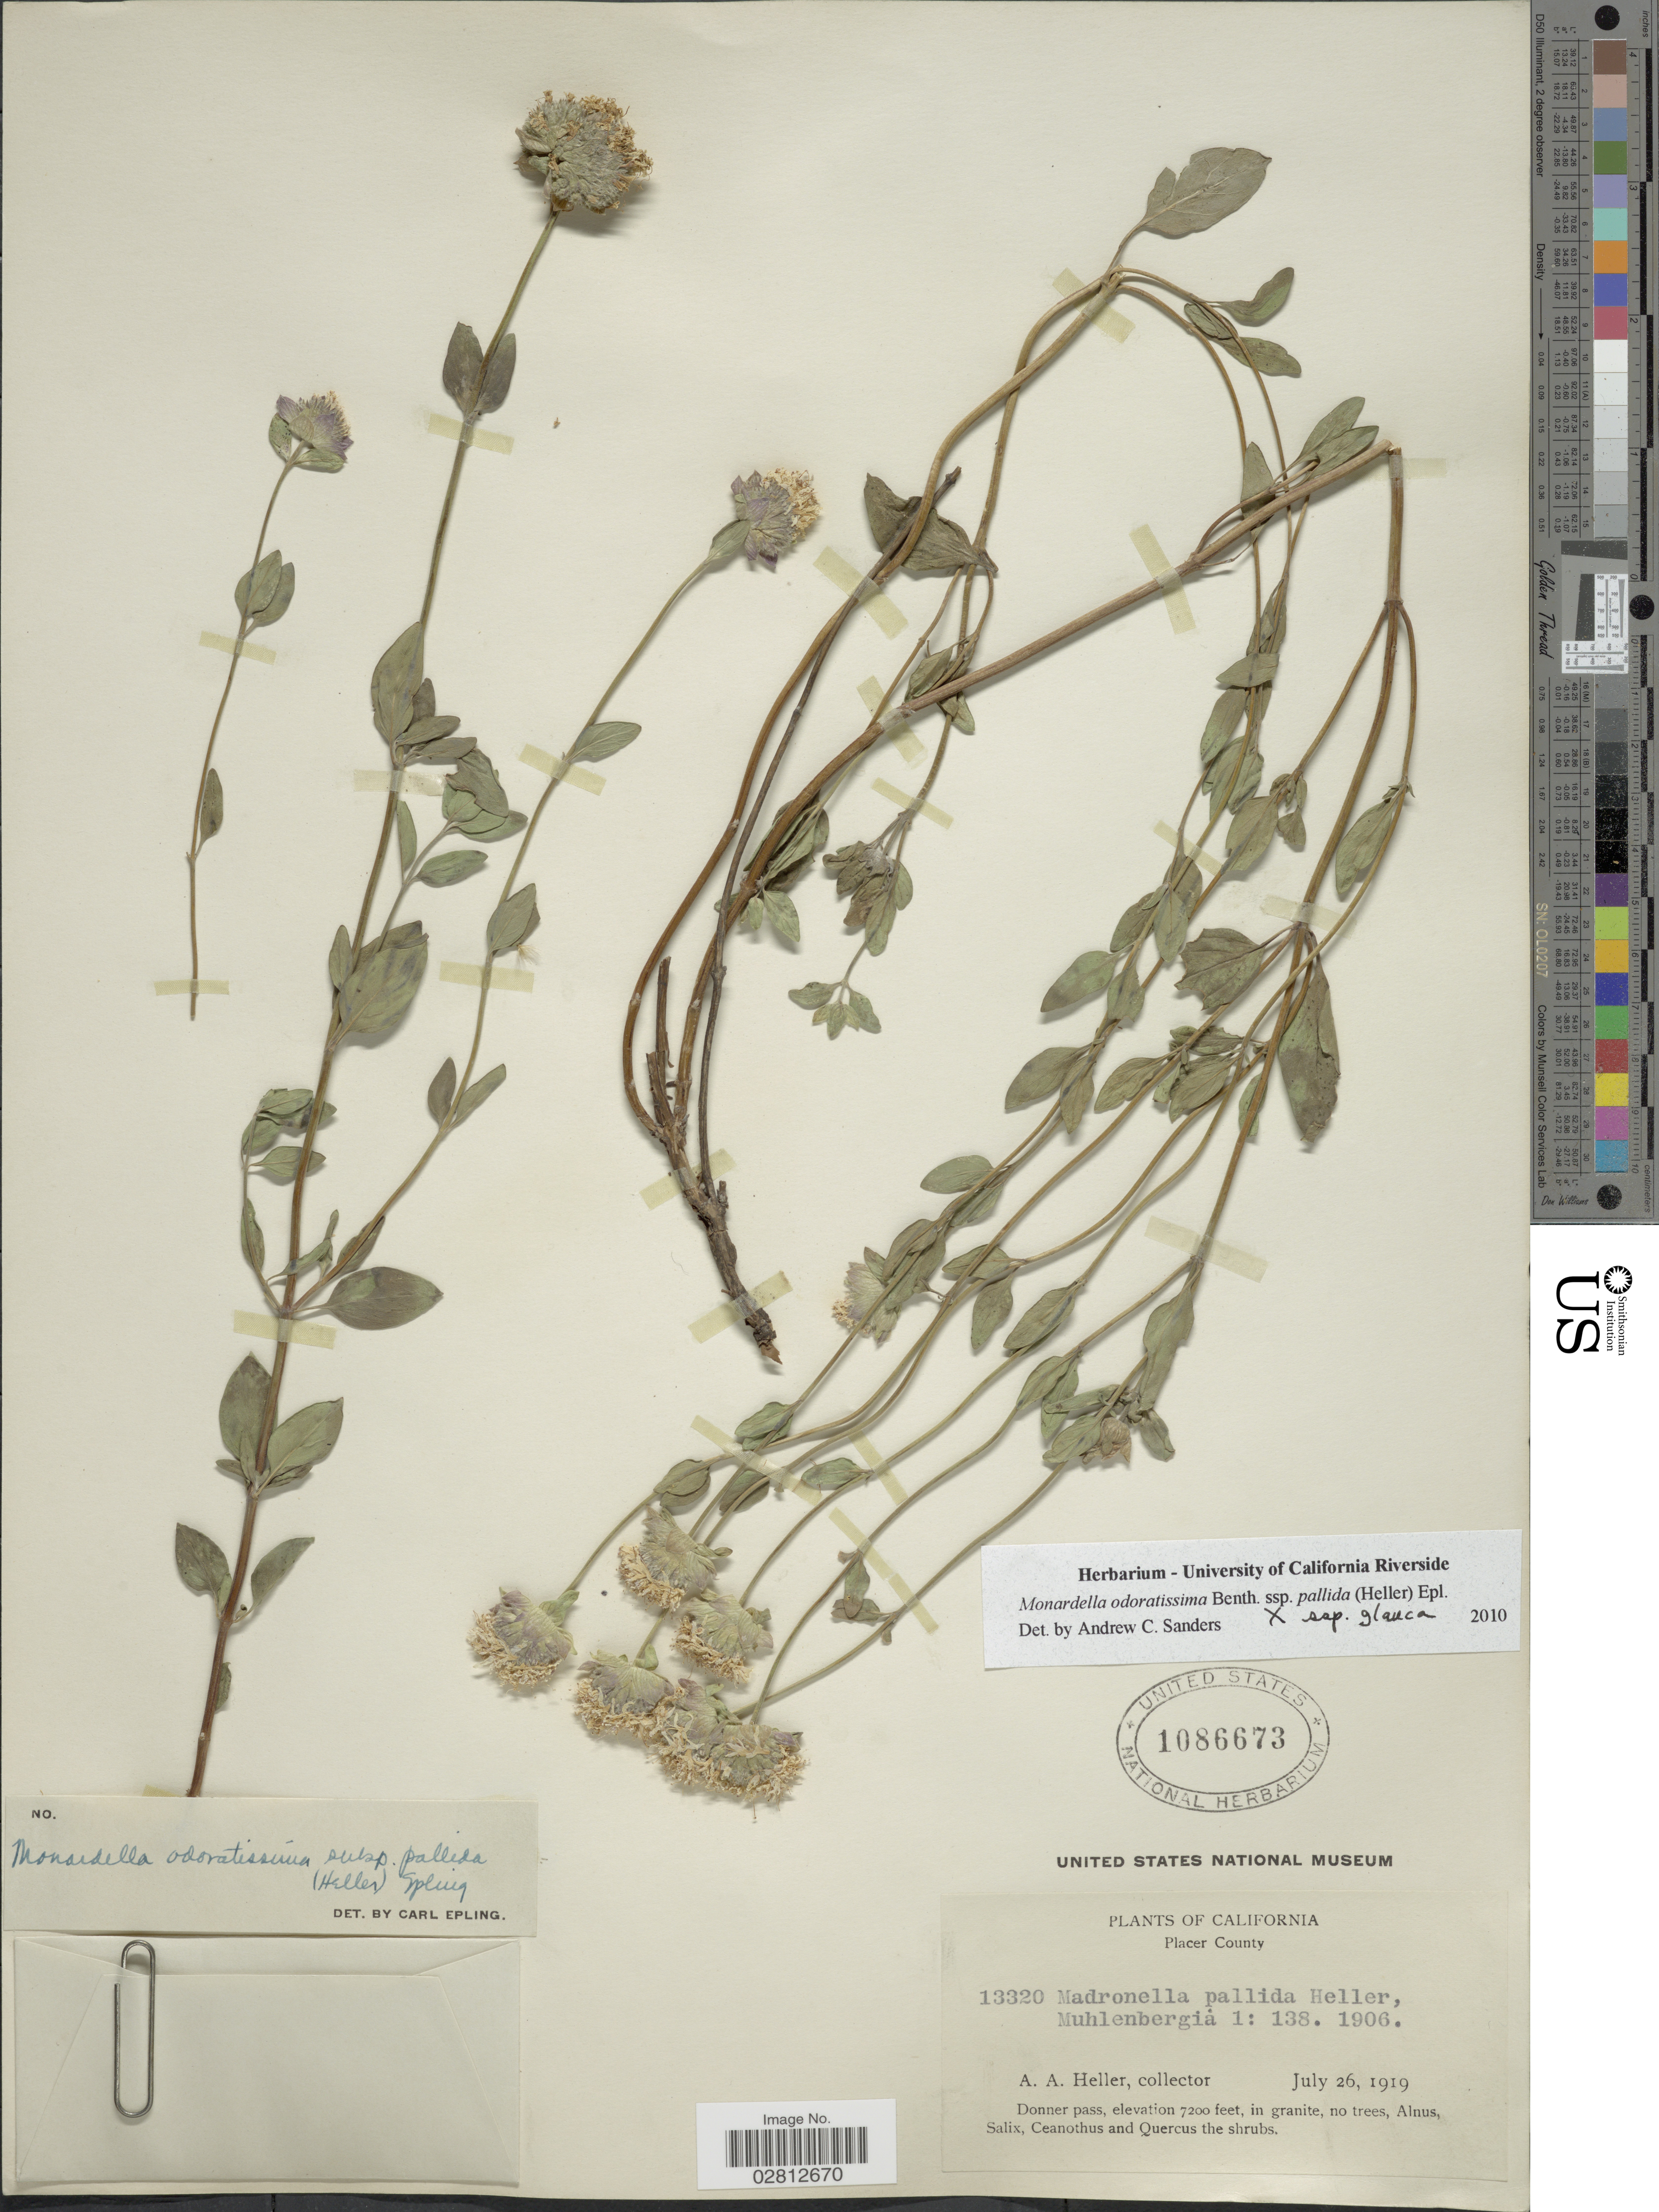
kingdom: Plantae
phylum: Tracheophyta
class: Magnoliopsida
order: Lamiales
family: Lamiaceae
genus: Monardella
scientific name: Monardella odoratissima subsp. pallida x M. odoratissima subsp. obispoensis (Hoover) Brunell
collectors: A. A. Heller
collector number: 13320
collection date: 1919-07-26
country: United States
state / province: California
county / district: Placer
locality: Placer County, Donner pass.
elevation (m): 2195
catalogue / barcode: US 1086673